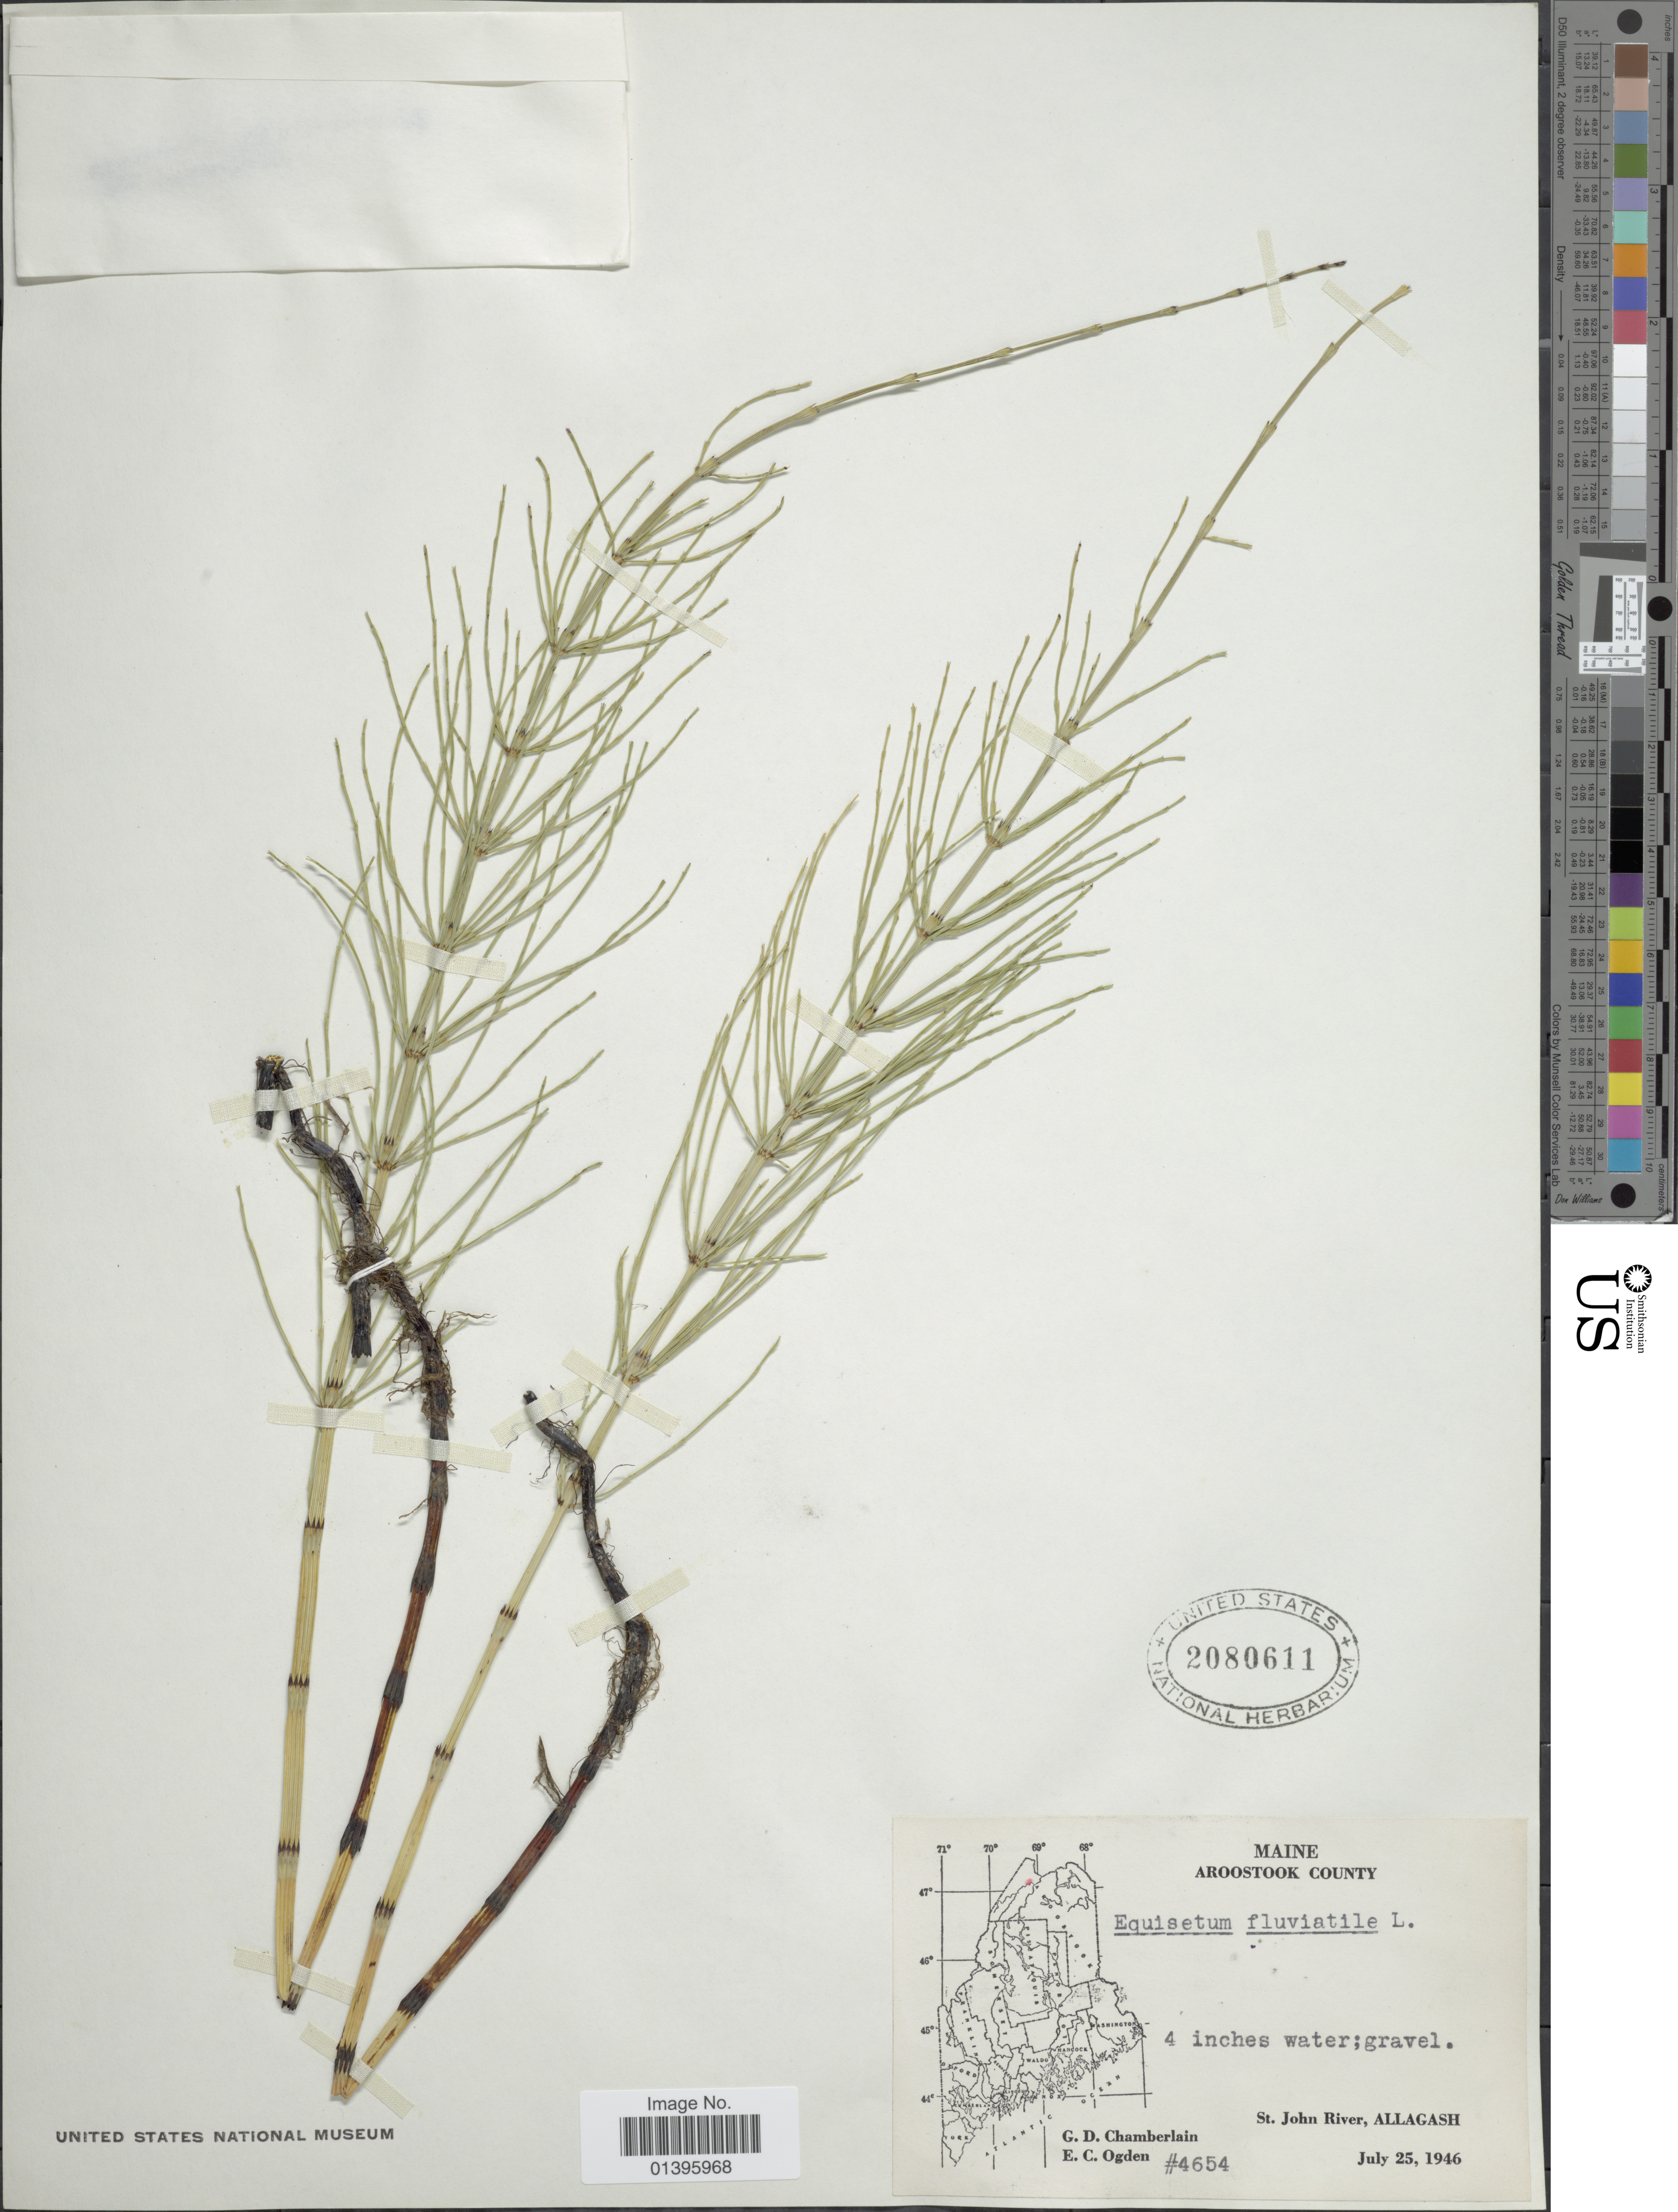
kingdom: Plantae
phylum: Tracheophyta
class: Polypodiopsida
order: Equisetales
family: Equisetaceae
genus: Equisetum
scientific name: Equisetum fluviatile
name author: L.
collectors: G. D. Chamberlain & E. Ogden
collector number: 4654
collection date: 1946-07-25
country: United States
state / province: Maine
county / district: Aroostook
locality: St. John River, Allagash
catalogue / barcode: US 2080611